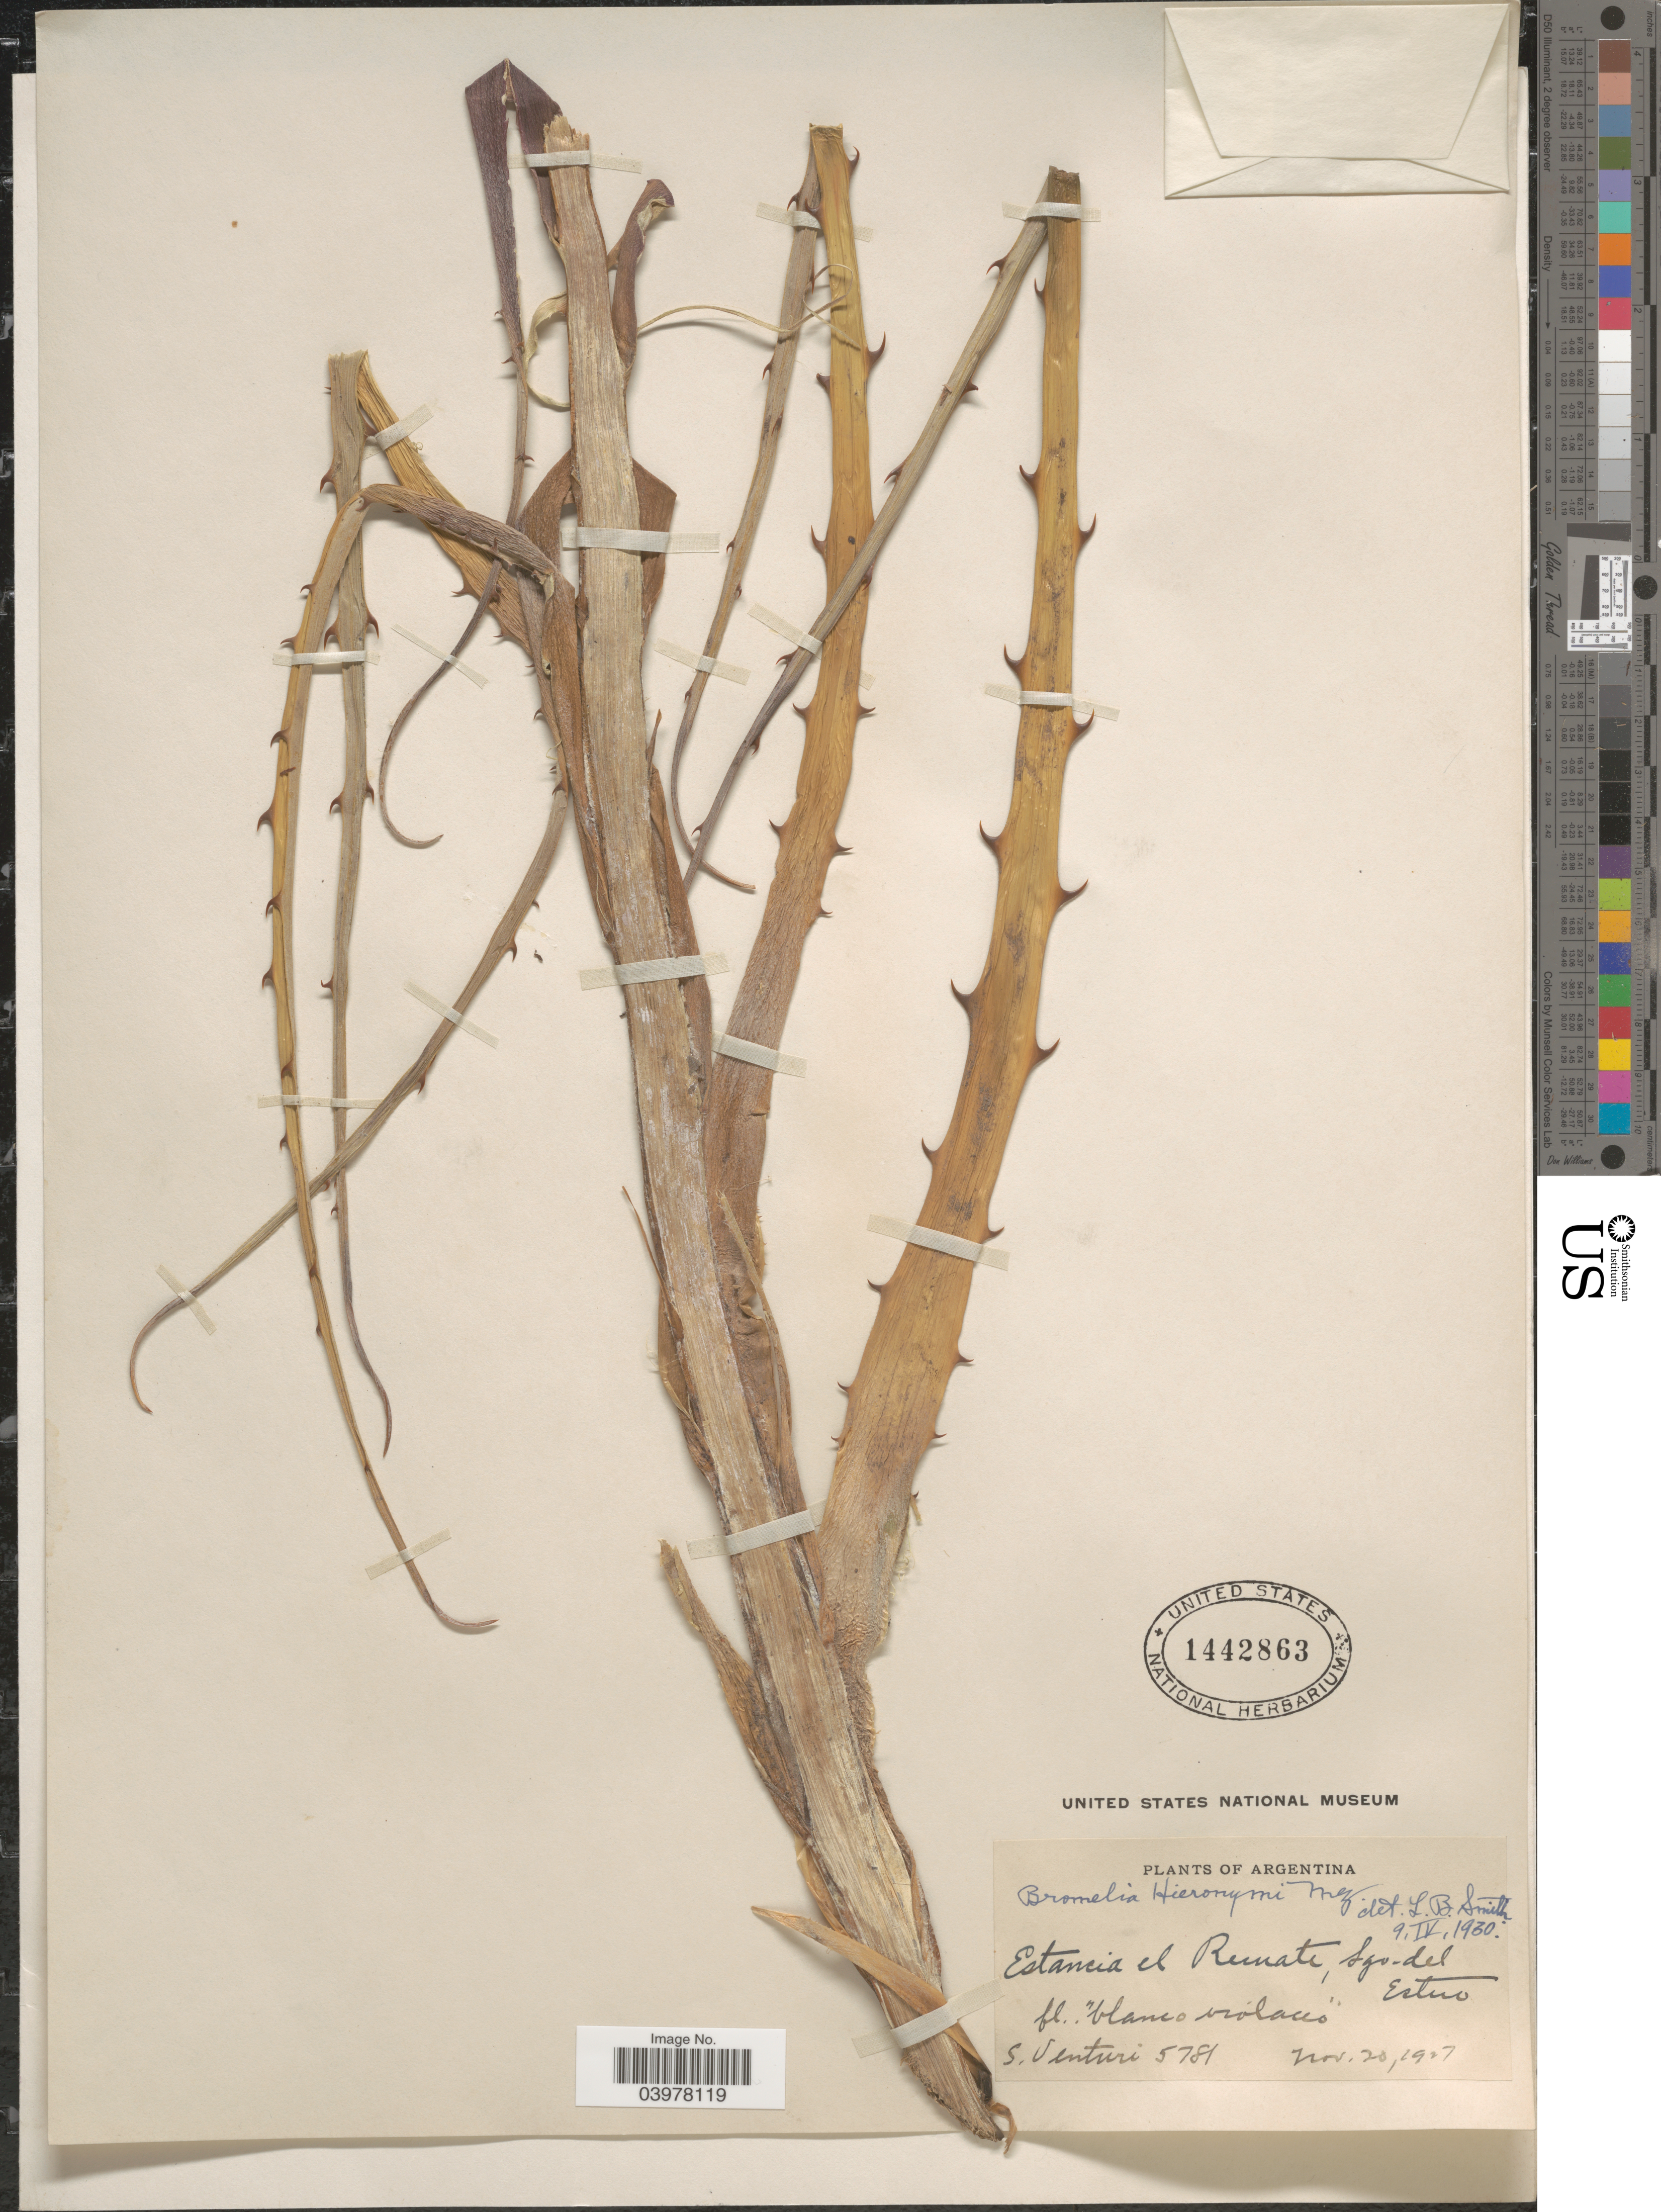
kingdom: Plantae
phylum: Tracheophyta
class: Liliopsida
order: Poales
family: Bromeliaceae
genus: Bromelia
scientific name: Bromelia hieronymi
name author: Mez in Mart.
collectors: S. Venturi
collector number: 5781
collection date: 1927-11-20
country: Argentina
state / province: Santiago del Estero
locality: Estancia el Remate.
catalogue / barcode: US 1442863